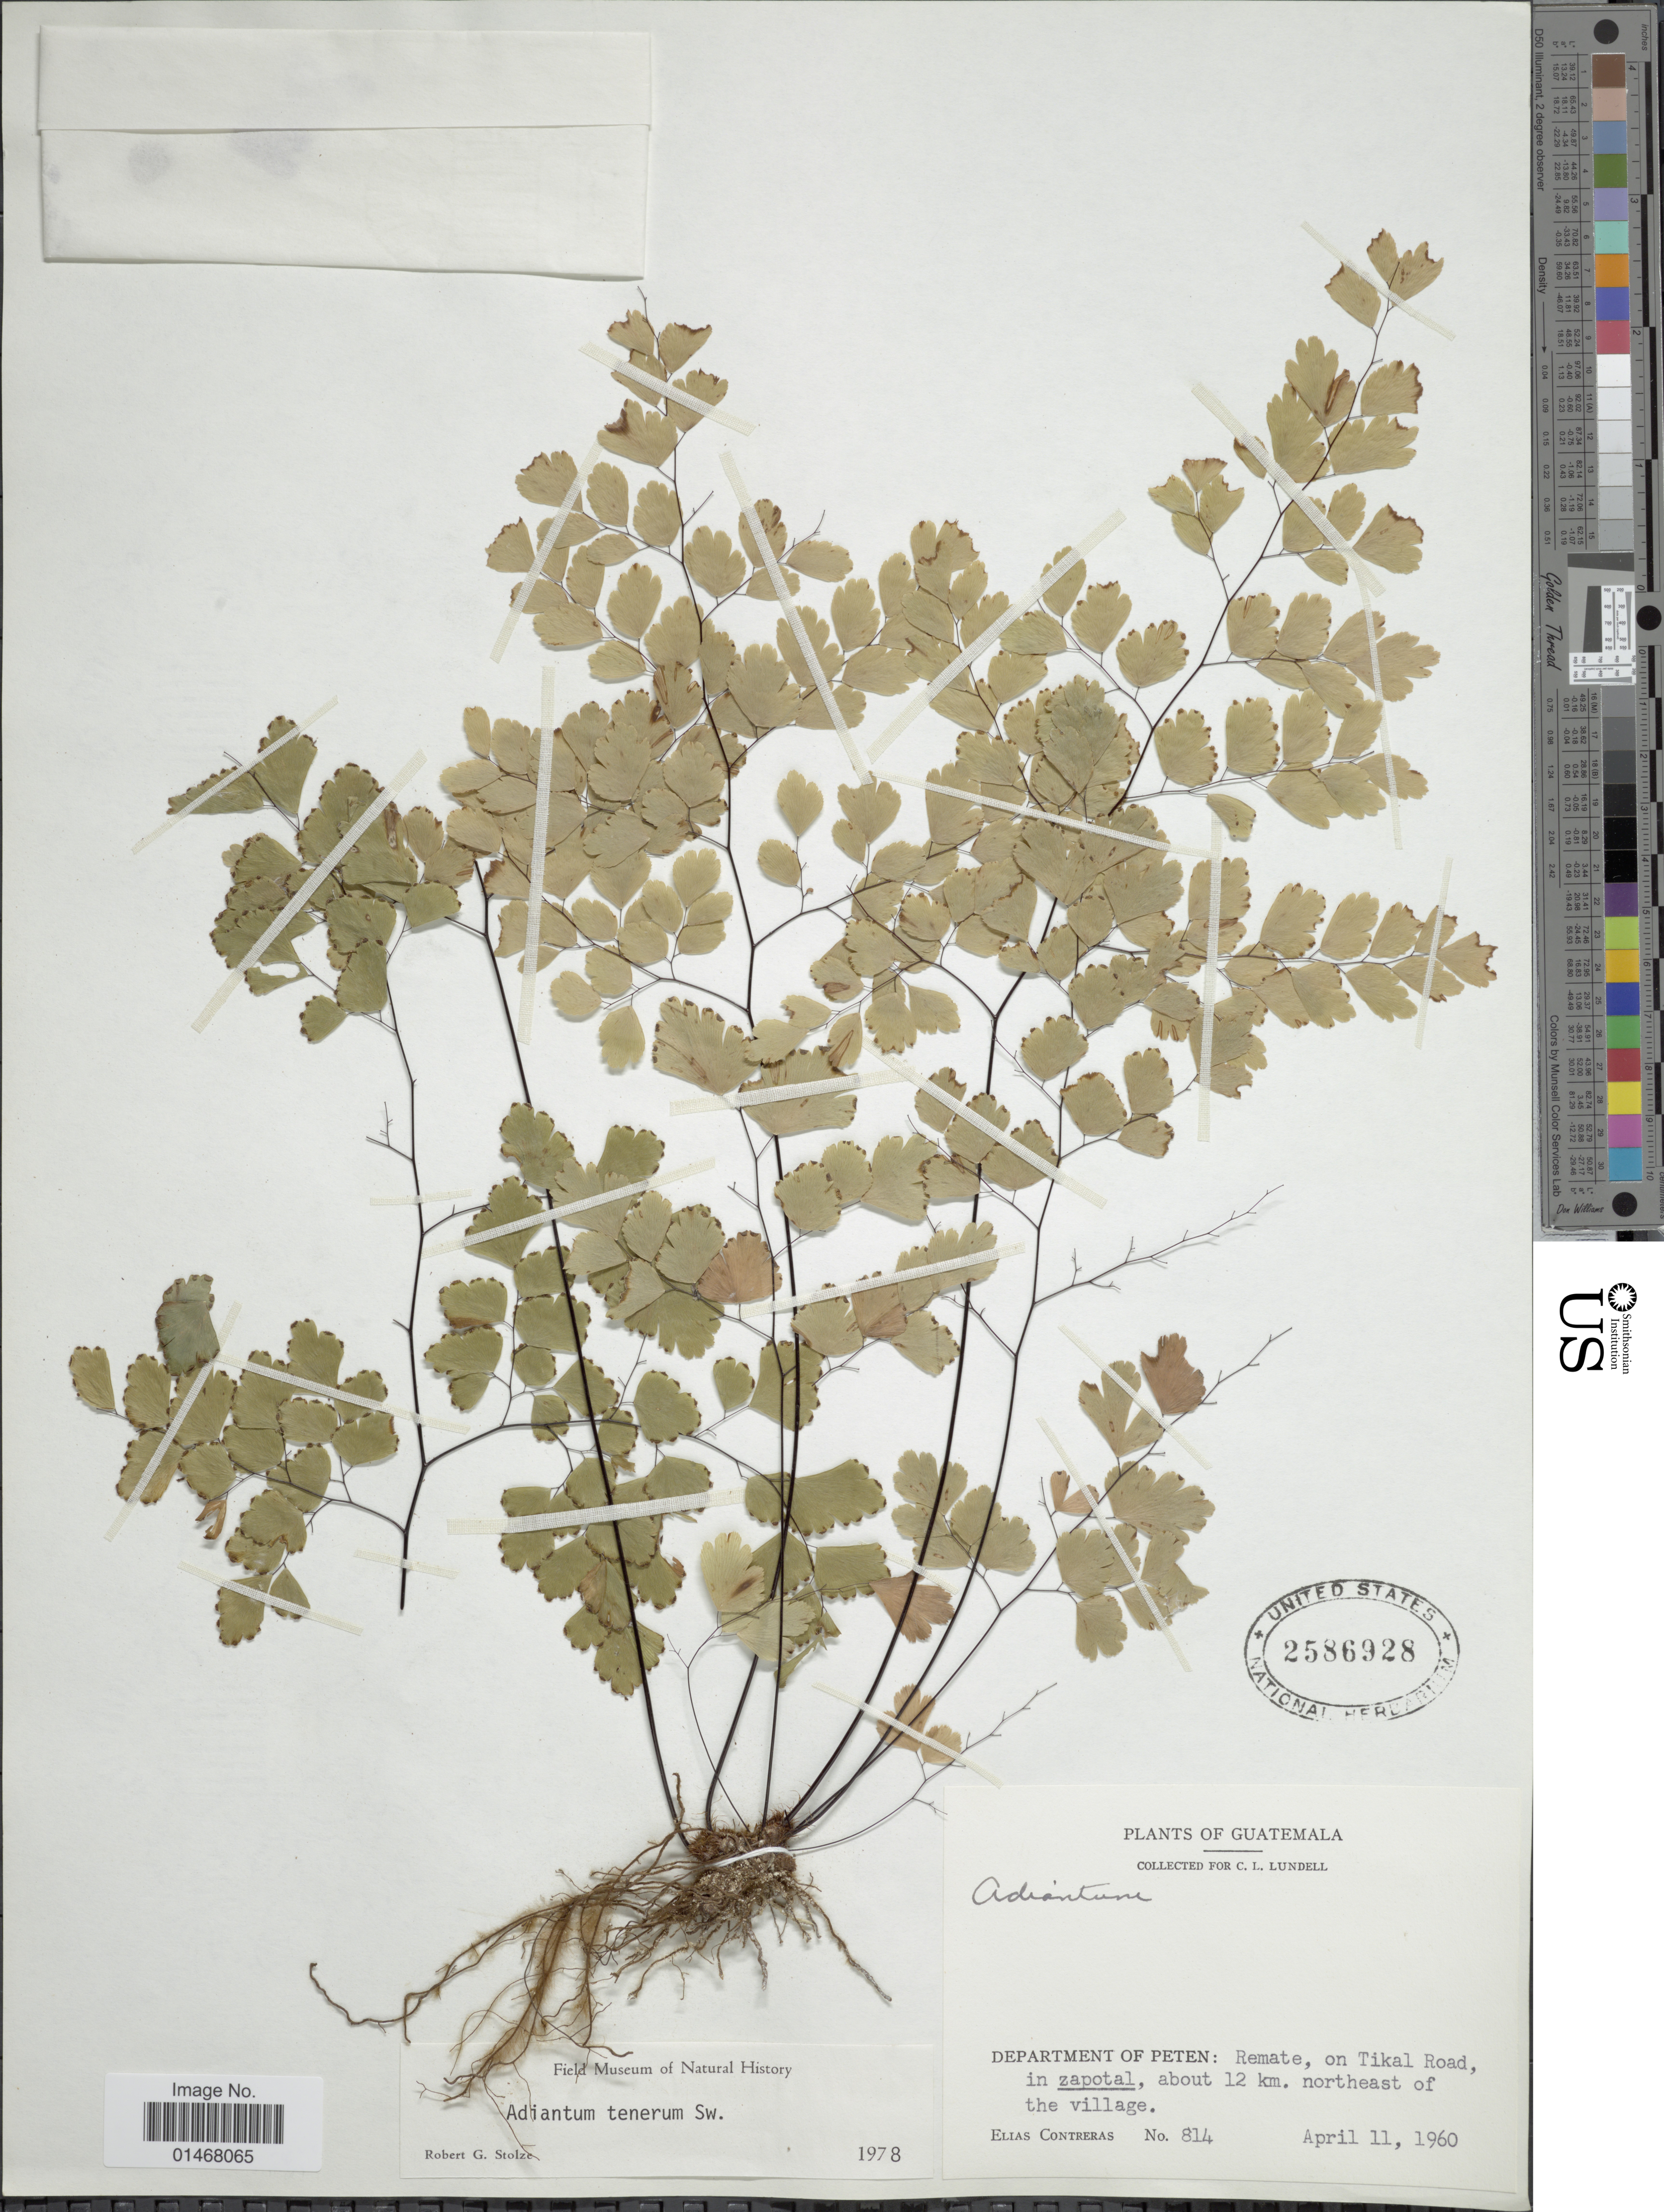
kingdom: Plantae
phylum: Tracheophyta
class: Polypodiopsida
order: Polypodiales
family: Pteridaceae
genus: Adiantum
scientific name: Adiantum tenerum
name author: Sw.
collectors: E. Contreras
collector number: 814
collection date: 1960-04-11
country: Guatemala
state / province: El Petén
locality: Department of Peten: Remate, on Tikal Road, in zapotal, about 12 km. northeast of the village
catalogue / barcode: US 2586928